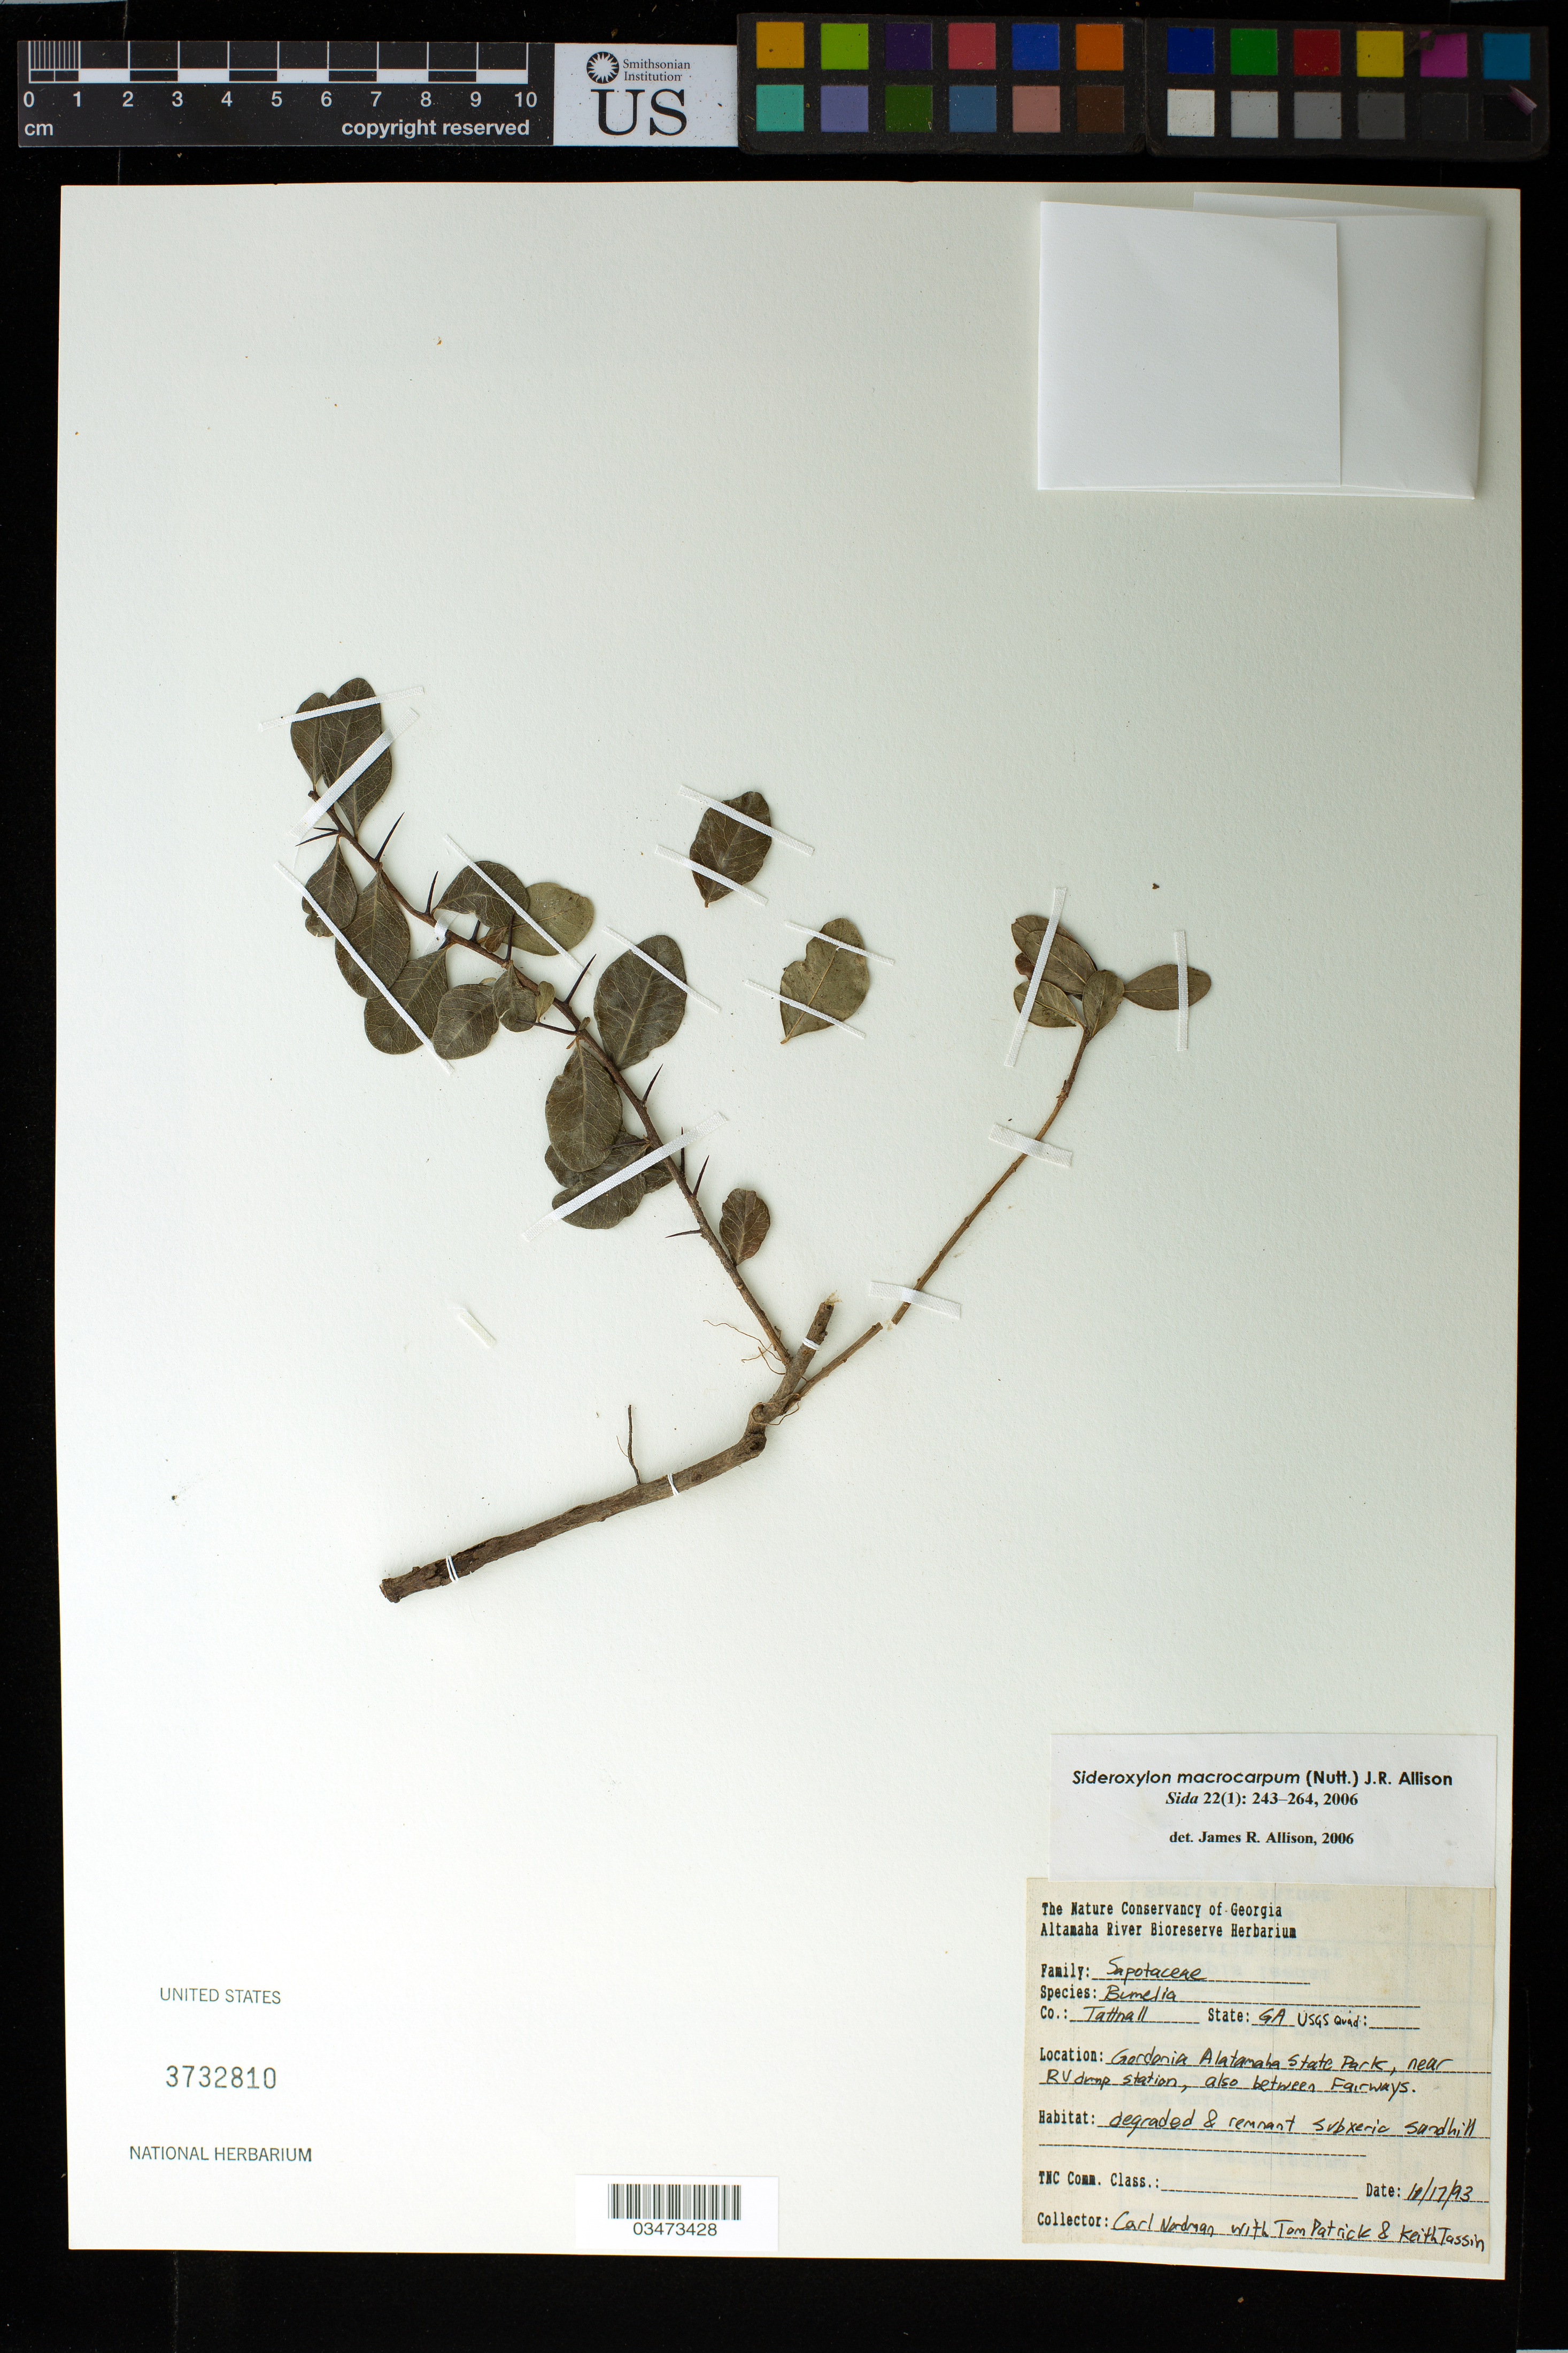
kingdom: Plantae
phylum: Tracheophyta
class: Magnoliopsida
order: Ericales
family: Sapotaceae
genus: Sideroxylon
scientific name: Sideroxylon macrocarpum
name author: (Nutt.) J.R. Allison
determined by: Allison, J. R.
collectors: C. Nordman, T. Patrick & K. Tassin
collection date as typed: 17 Oct 1993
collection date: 1993-10-17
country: United States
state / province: Georgia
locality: Gordonia Alatamaha State Park, near RV dump station, also between Fairways.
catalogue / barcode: US 3732810